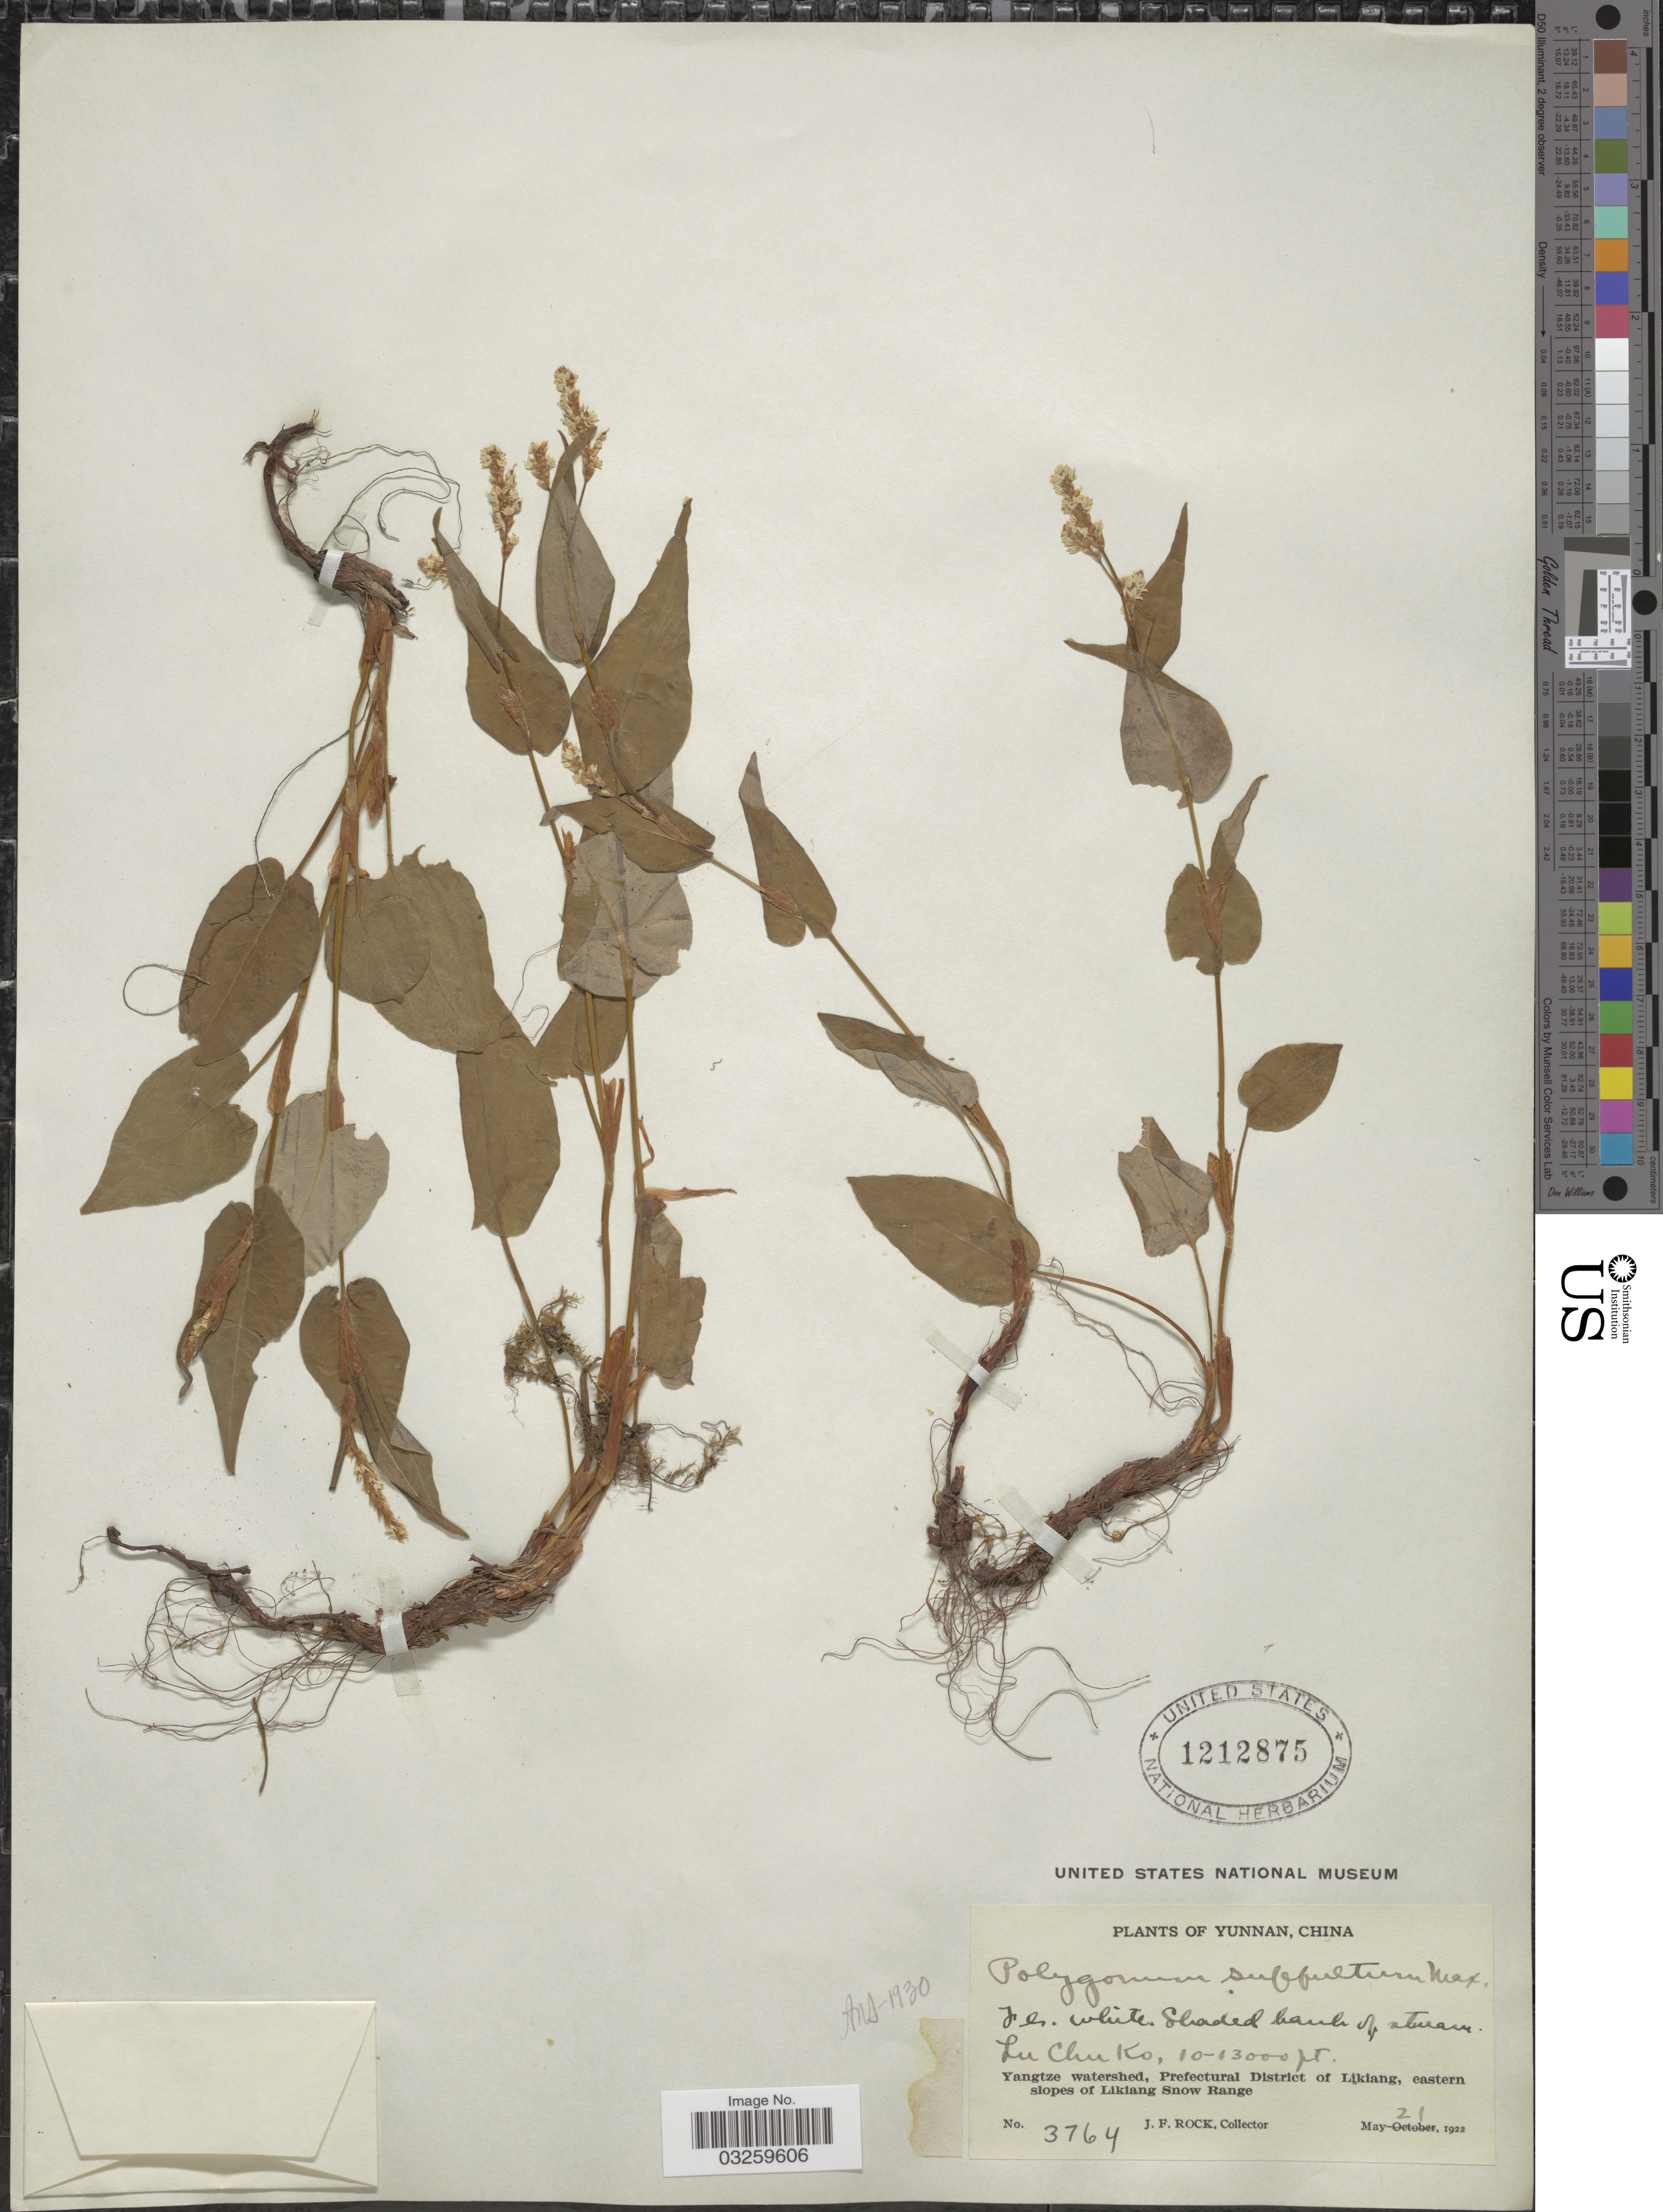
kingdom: Plantae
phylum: Tracheophyta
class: Magnoliopsida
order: Caryophyllales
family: Polygonaceae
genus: Bistorta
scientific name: Bistorta suffulta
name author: (Maxim.) Greene ex H. Gross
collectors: J. Rock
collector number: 3764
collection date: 1922-05-21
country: China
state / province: Yunnan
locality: Lu Chu Ko, Yangtze watershed, Prefectural District of Likiang, eastern slopes of Likiang Snow Range.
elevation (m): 3048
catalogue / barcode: US 1212875